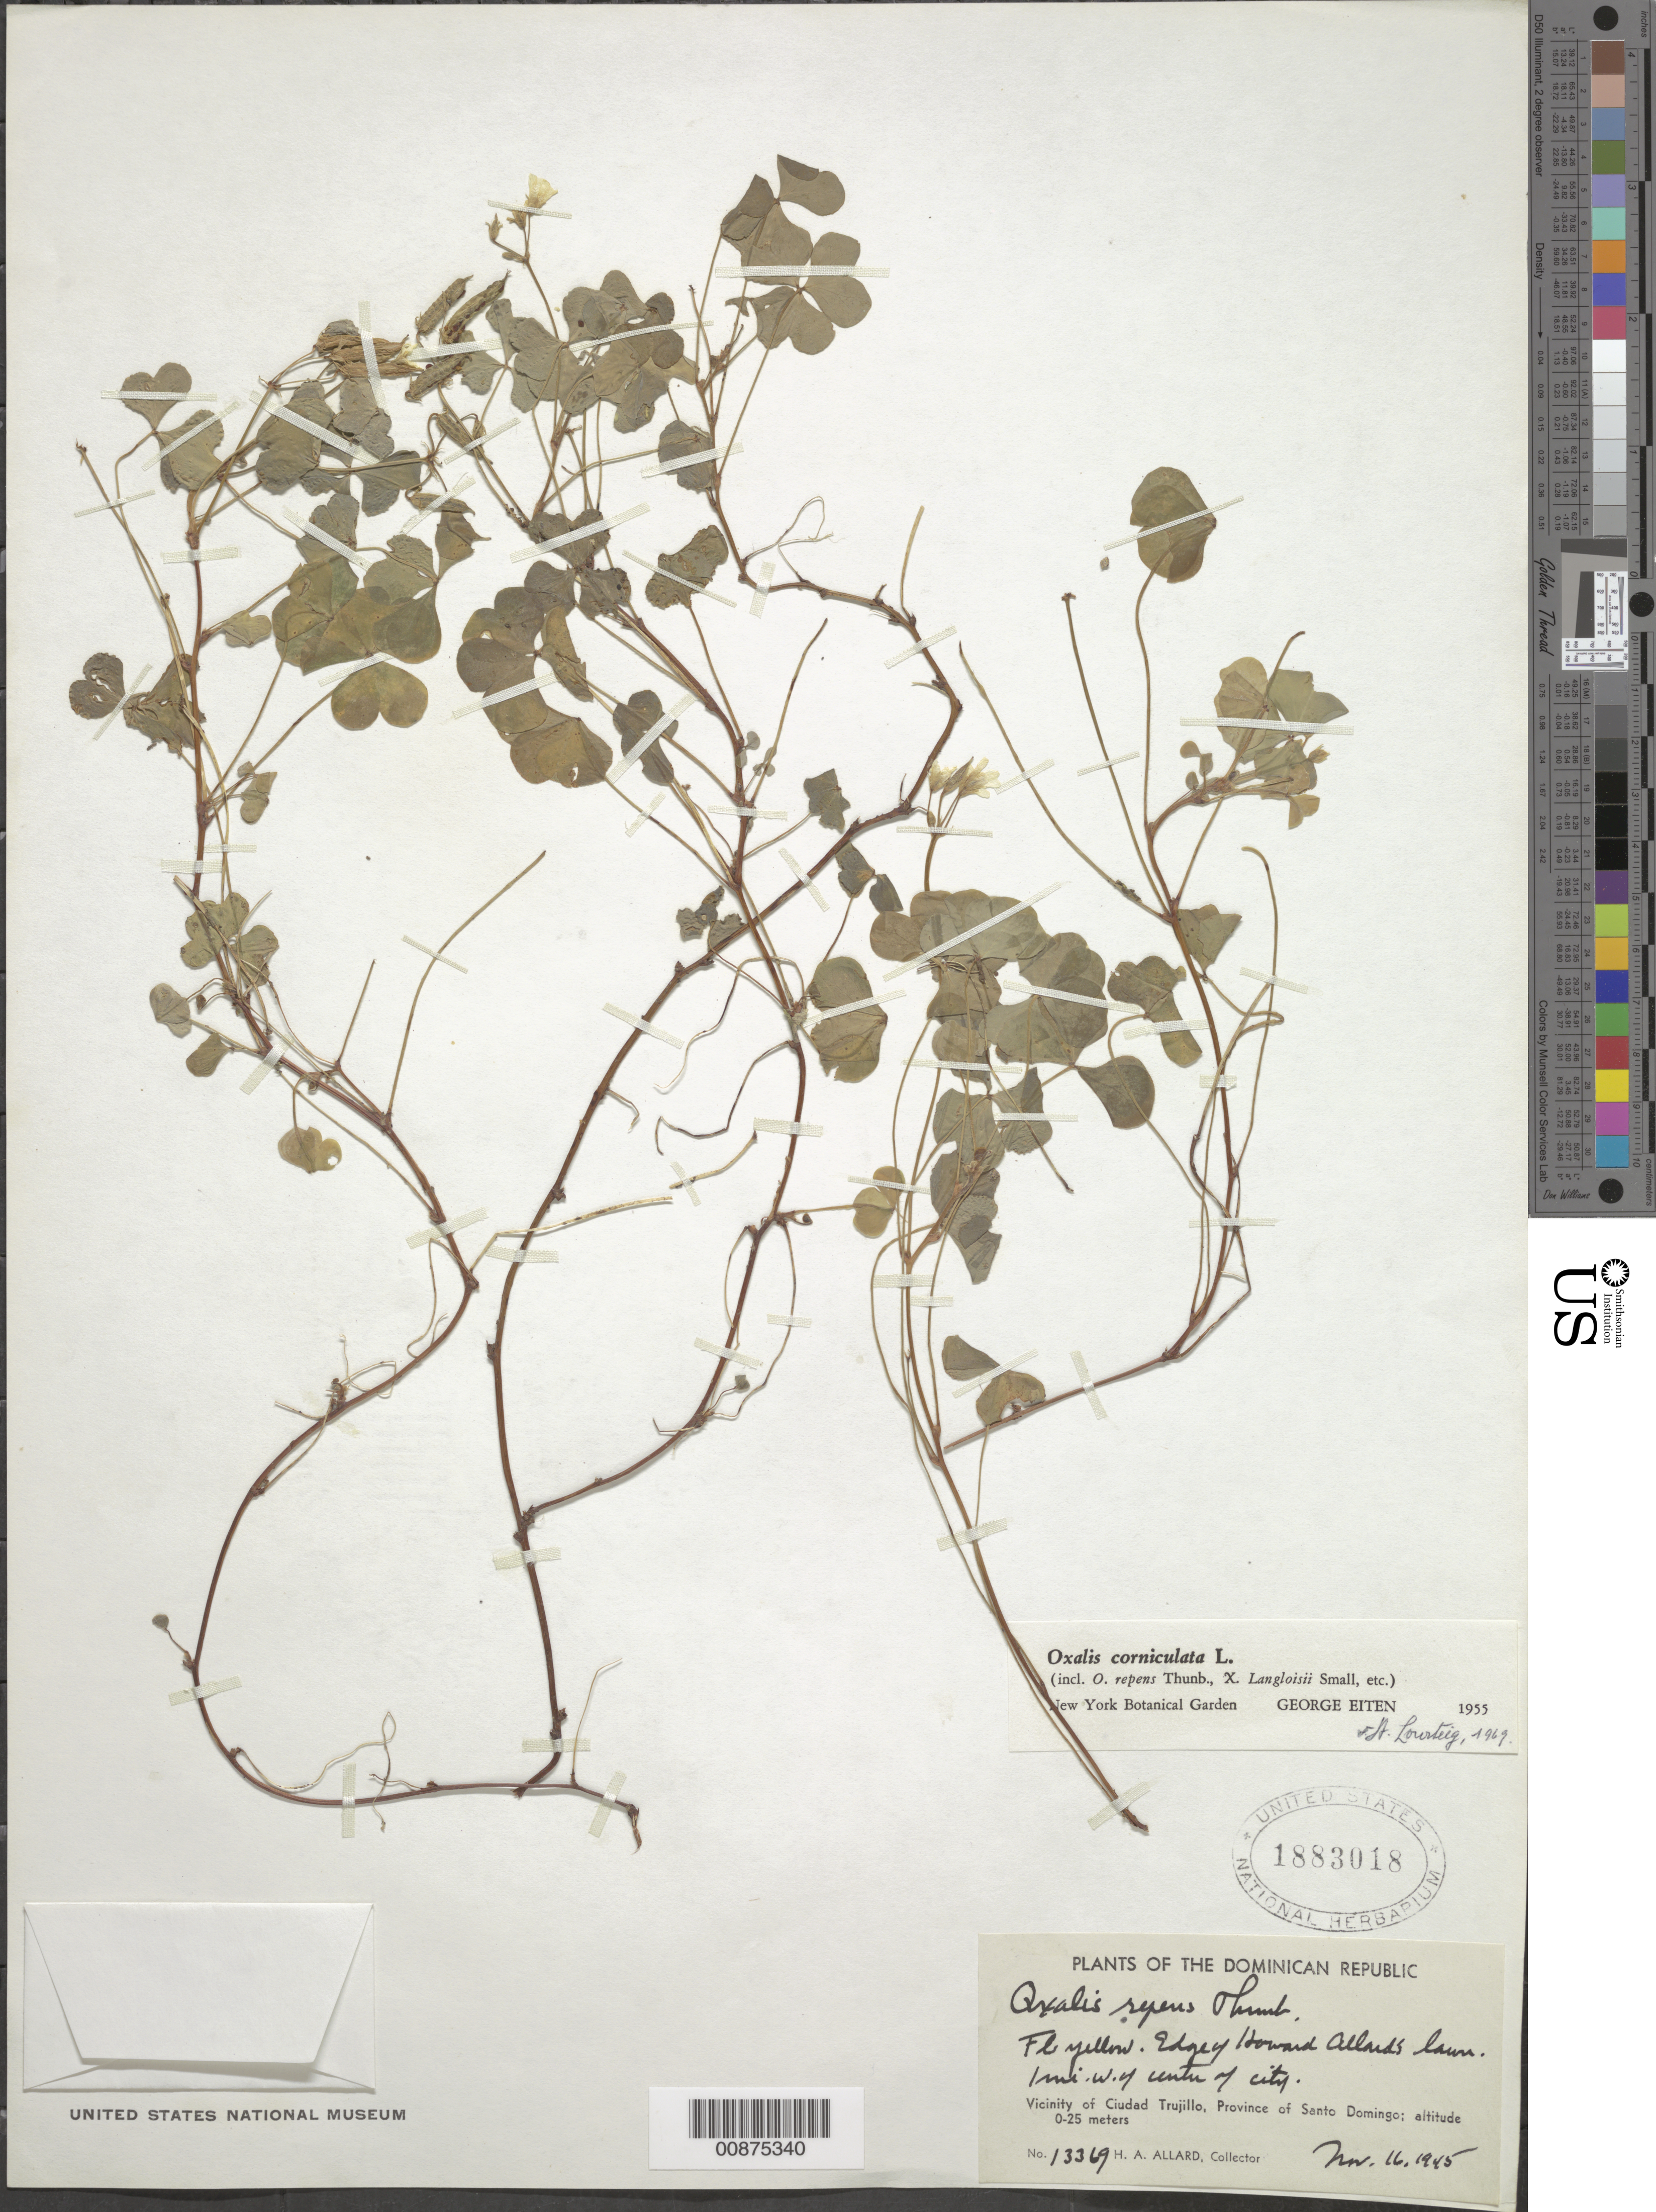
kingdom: Plantae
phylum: Tracheophyta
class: Magnoliopsida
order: Oxalidales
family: Oxalidaceae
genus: Oxalis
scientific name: Oxalis corniculata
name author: L.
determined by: Lourteig, A.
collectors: H. A. Allard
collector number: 13369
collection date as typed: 16 Nov 1945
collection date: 1945-11-16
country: Dominican Republic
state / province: Distrito Nacional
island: Hispaniola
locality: Vicinity of Ciudad Trujillo, Province of Santo Domingo (obsolete). Howard Allard's lawn, 1 mi. W of center of city.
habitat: Edge of lawn.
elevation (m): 0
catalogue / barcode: US 1883018